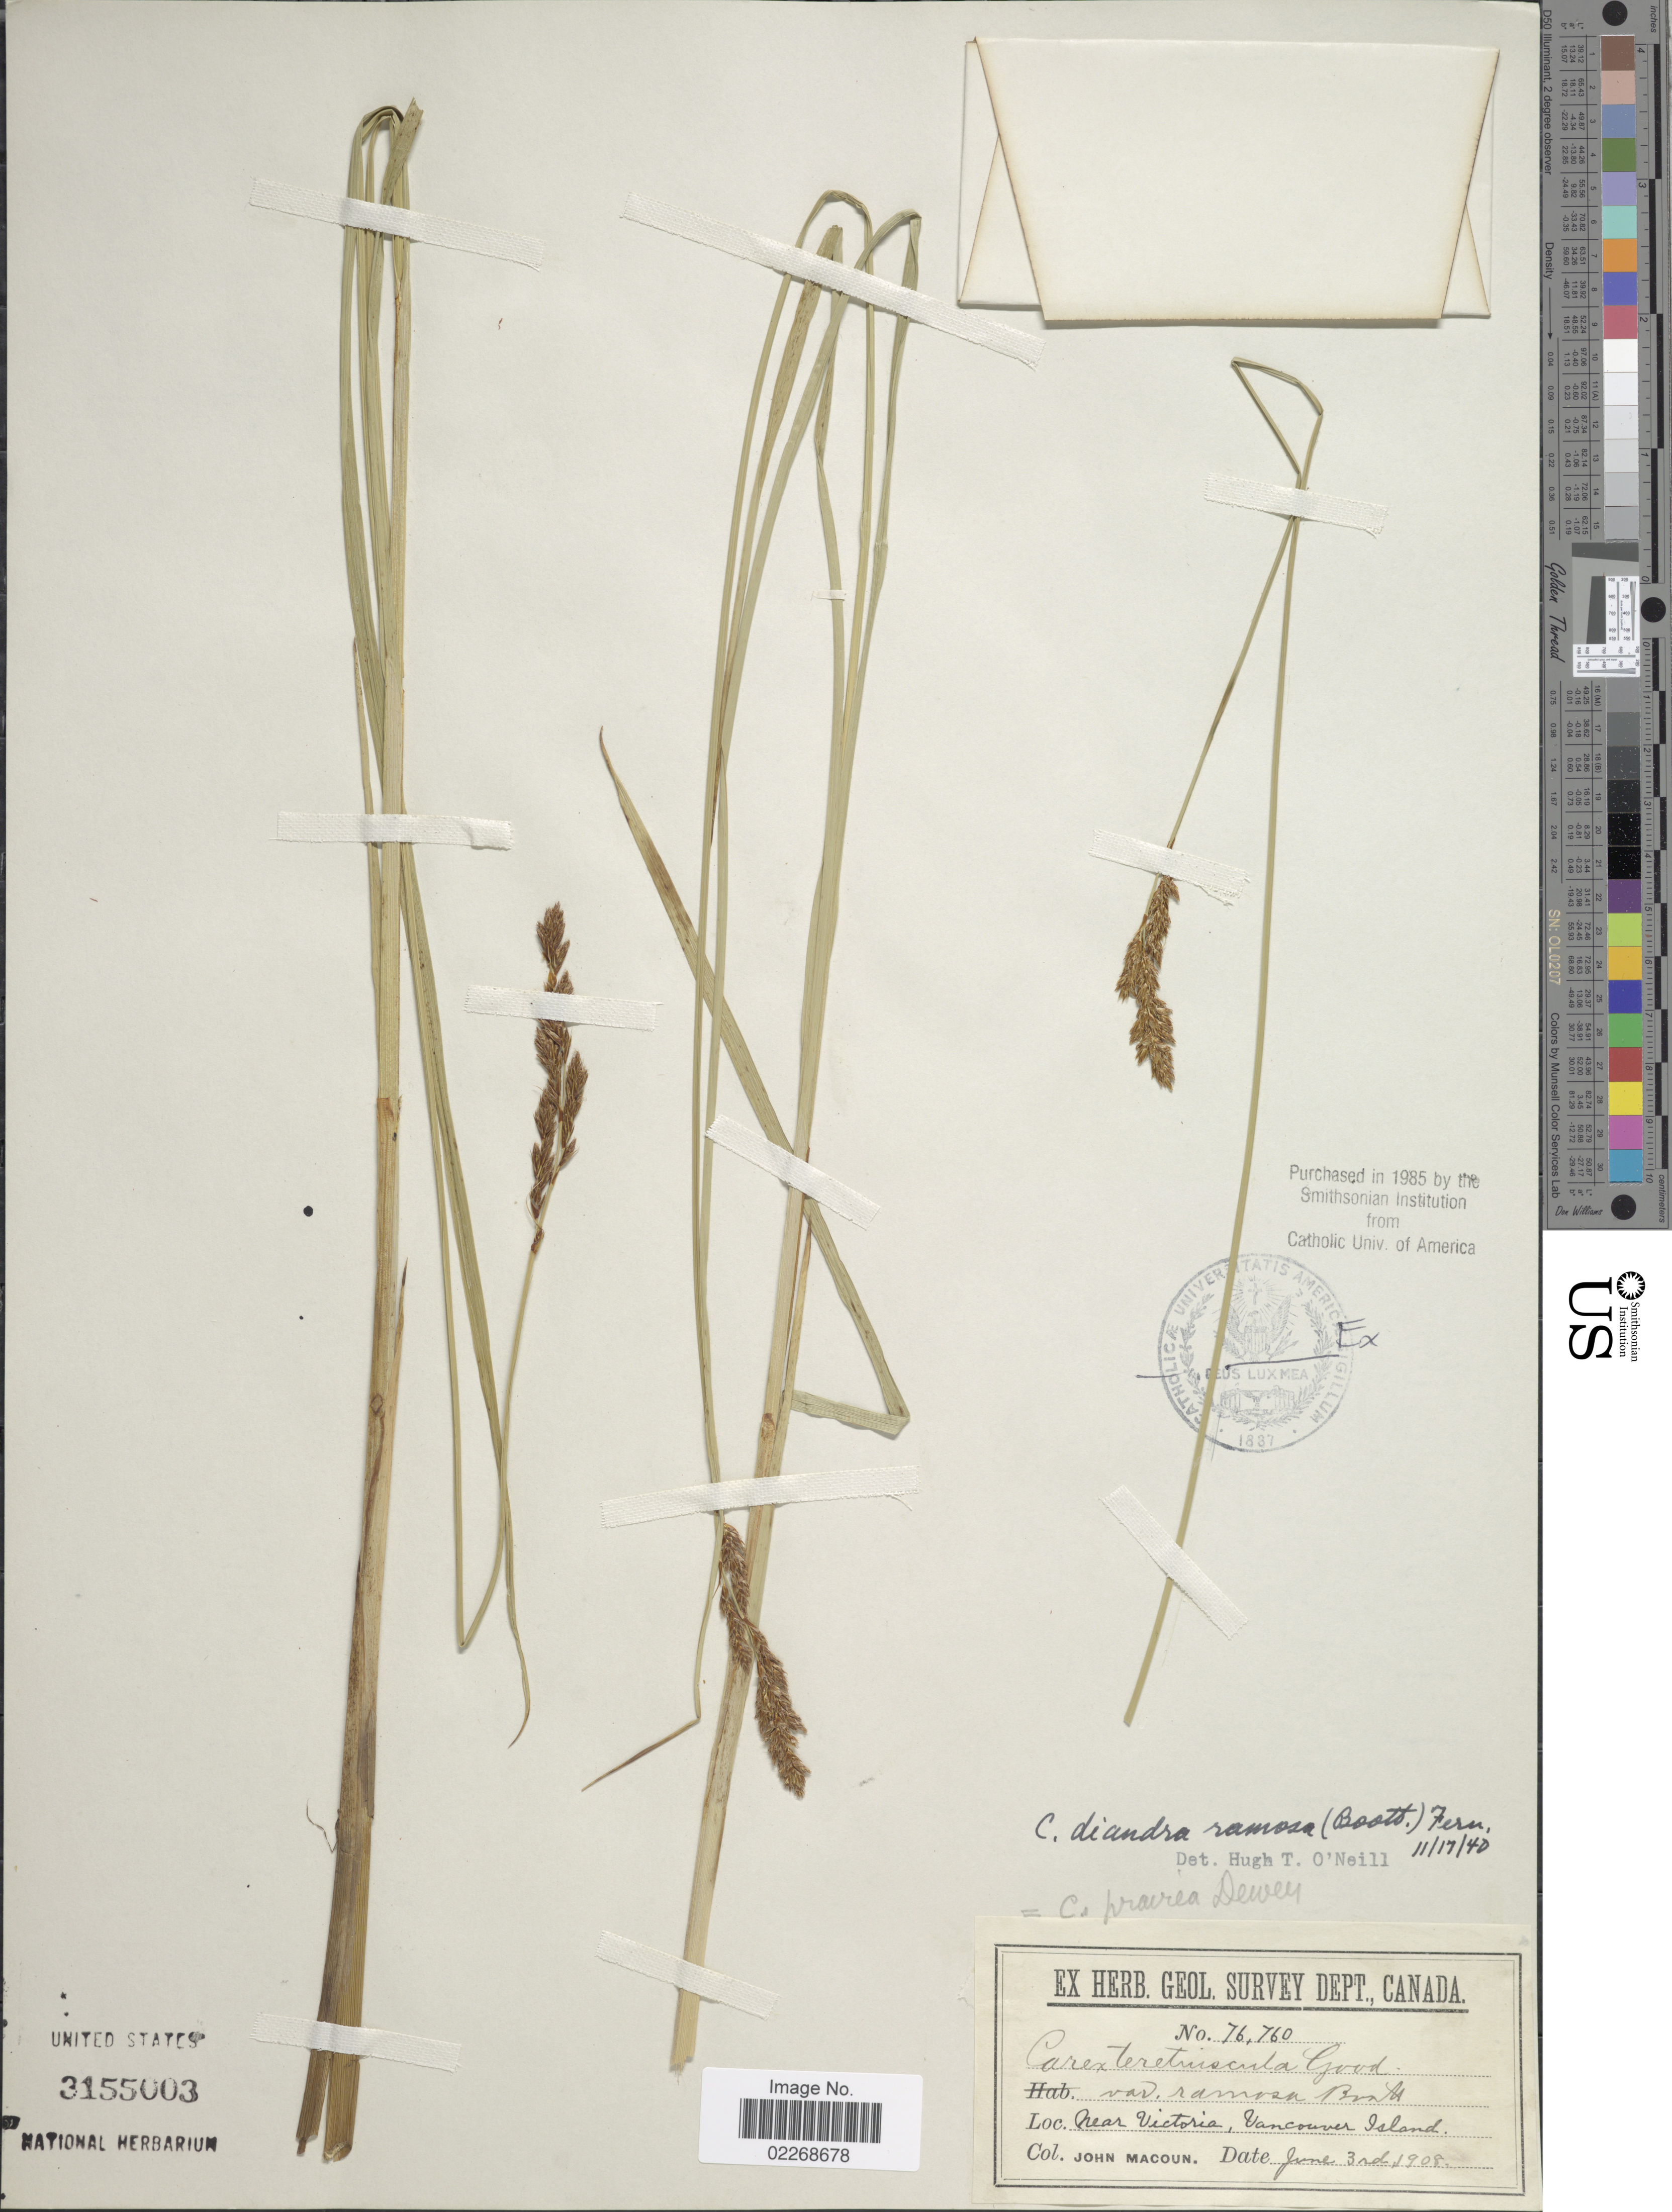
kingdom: Plantae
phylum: Tracheophyta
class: Liliopsida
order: Poales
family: Cyperaceae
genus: Carex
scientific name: Carex diandra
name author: Schrank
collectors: J. Macoun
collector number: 76760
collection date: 1908-06-03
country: Canada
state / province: British Columbia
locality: Near Victoria, Vancouver Island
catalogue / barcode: US 3155003